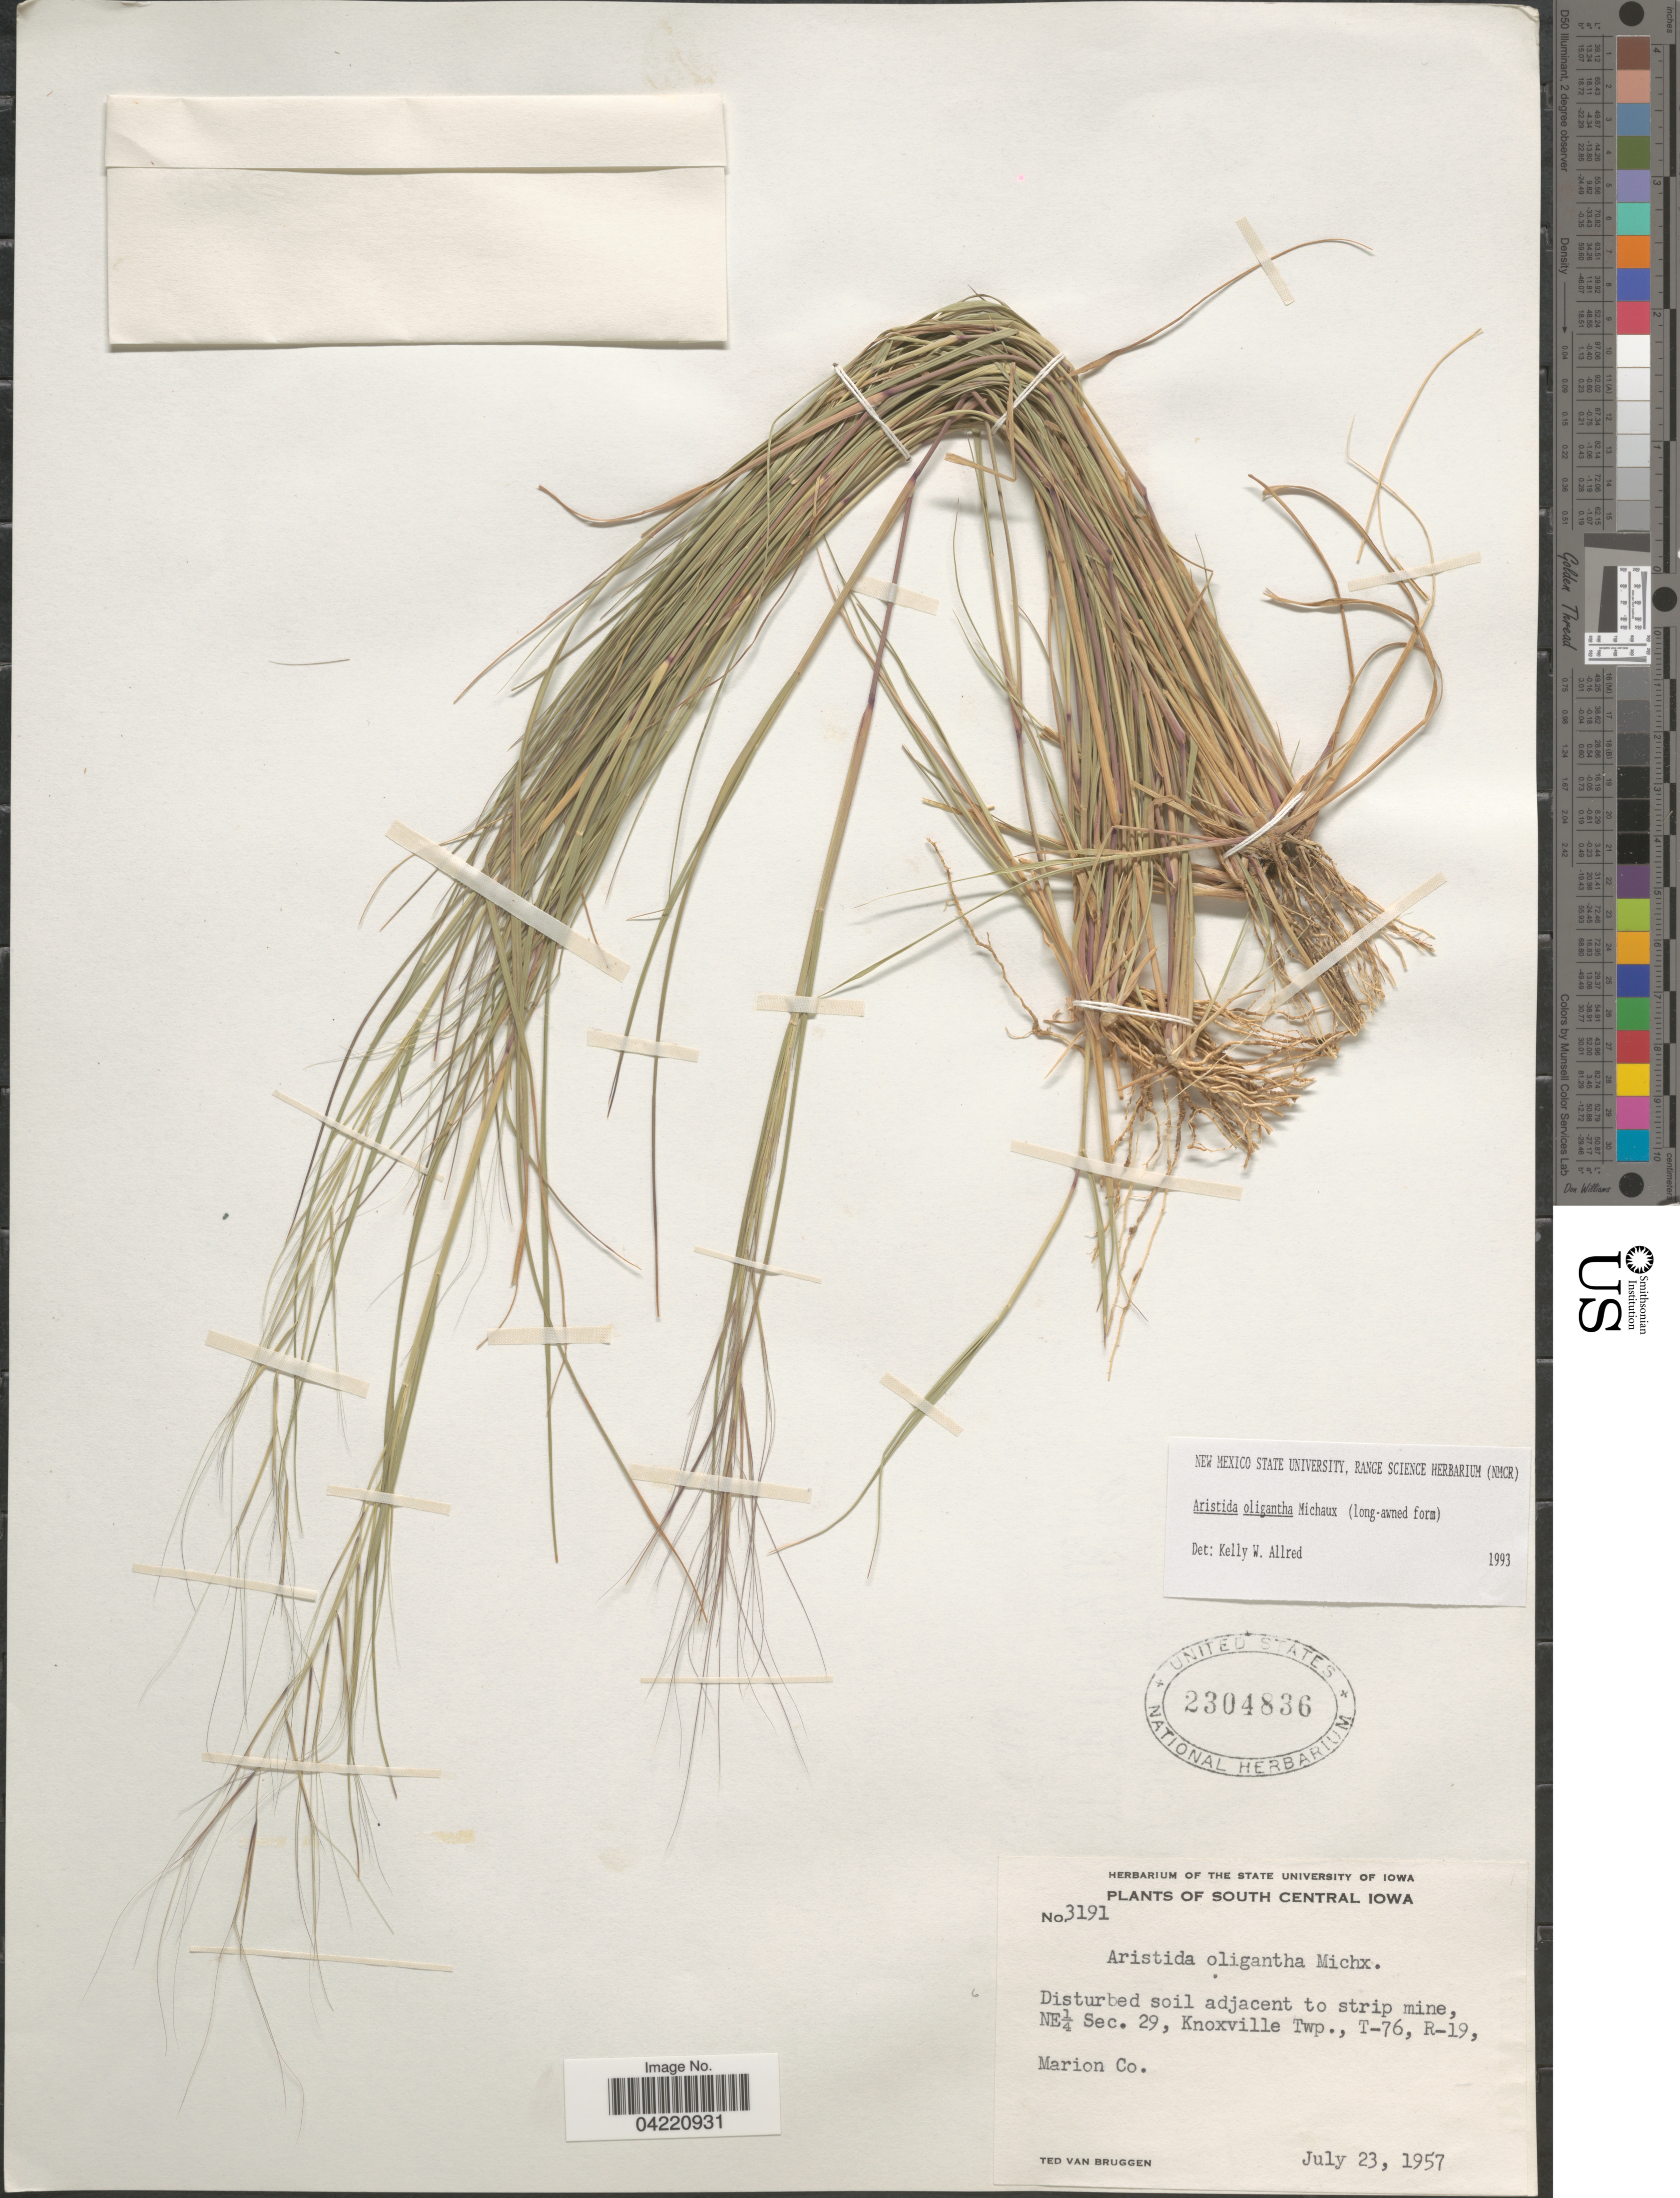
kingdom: Plantae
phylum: Tracheophyta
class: Liliopsida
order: Poales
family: Poaceae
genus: Aristida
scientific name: Aristida oligantha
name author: Michx.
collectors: T. van Bruggen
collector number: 3191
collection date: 1957-07-23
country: United States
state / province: Iowa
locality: South Central Iowa. Disturbed soil adjacent to strip mine NE ¼ Sec. 29, Knoxville Twp., T-76, R-19. Marion Co.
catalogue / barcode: US 2304836